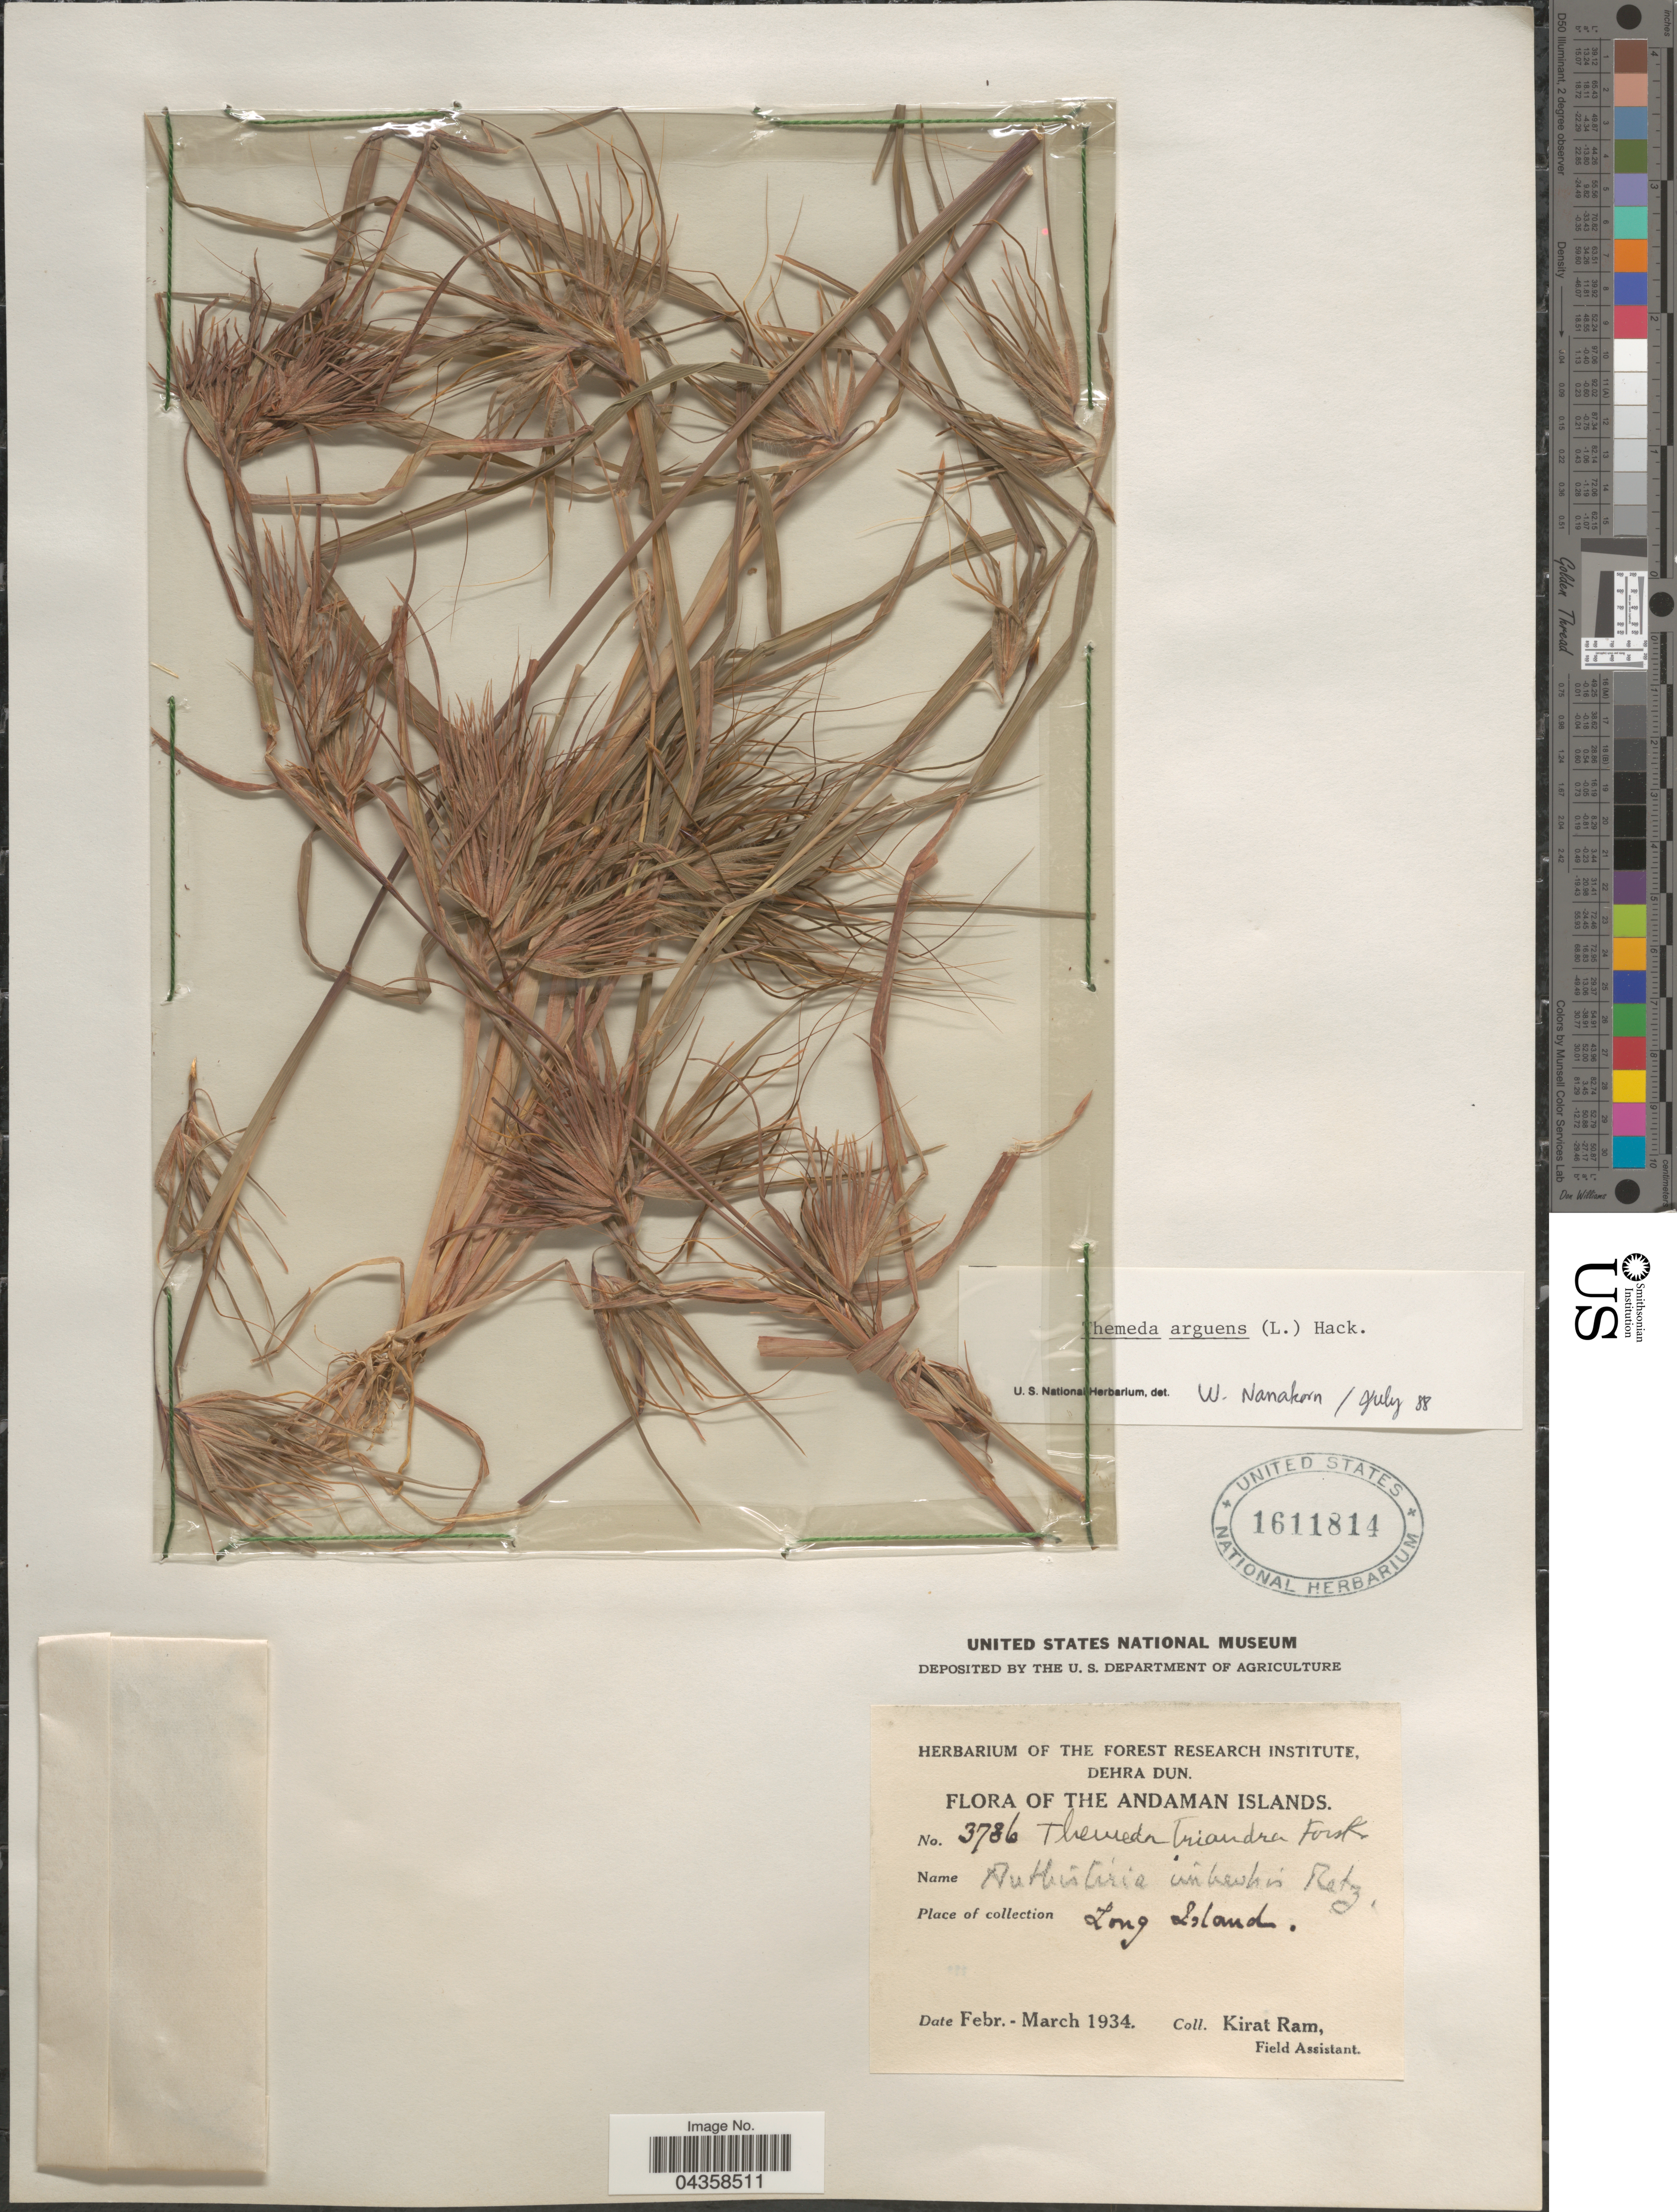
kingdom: Plantae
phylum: Tracheophyta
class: Liliopsida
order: Poales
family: Poaceae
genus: Themeda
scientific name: Themeda arguens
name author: (L.) Hack.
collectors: K. Ram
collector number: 3786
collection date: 1934-02/1934-03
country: India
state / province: Andaman and Nicobar Islands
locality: Andaman Islands. Long Island.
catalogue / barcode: US 1611814